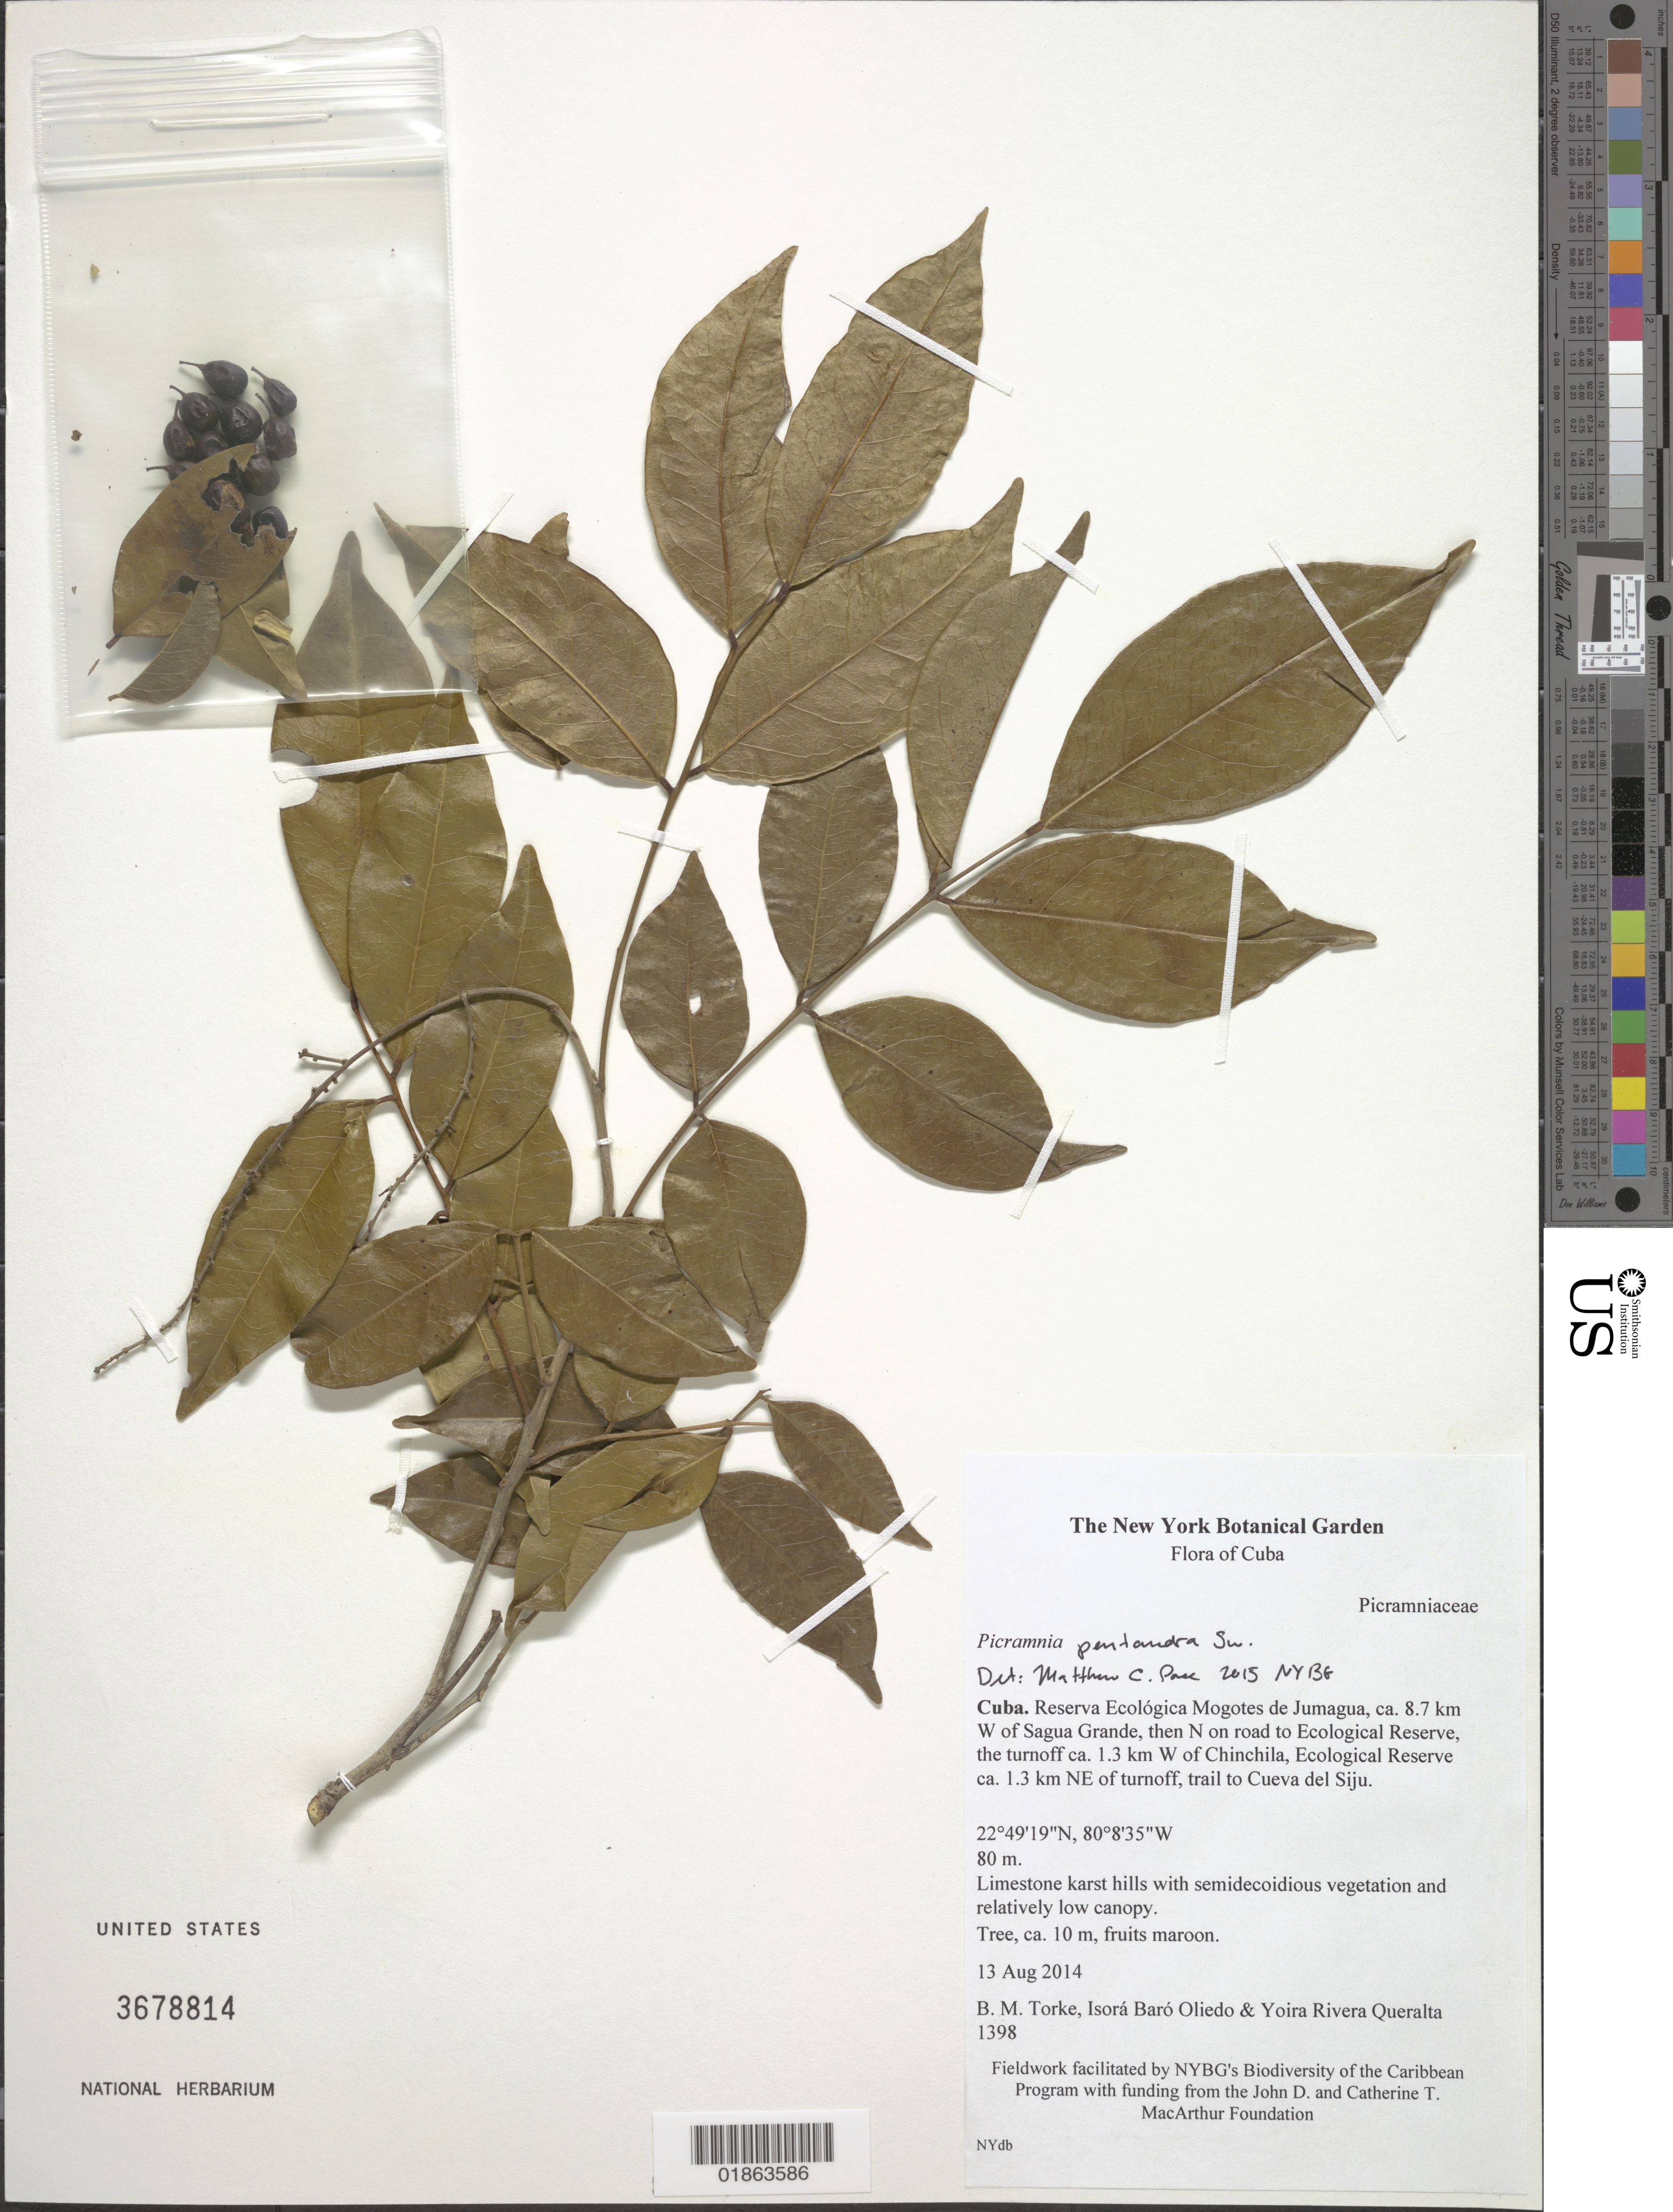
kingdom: Plantae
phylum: Tracheophyta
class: Magnoliopsida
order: Picramniales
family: Picramniaceae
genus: Picramnia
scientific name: Picramnia pentandra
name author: Sw.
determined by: Pace, Matthew C.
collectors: B. M. Torke, I. Baró Oliedo & Y. Rivera Queralta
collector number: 1398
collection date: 2014-08-13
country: Cuba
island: Cuba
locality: Reserva Ecológica Mogotes de Jumagua, ca. 8.7 km W of Sagua Grande, then N on road to Ecological Reserve, the turnoff ca. 1.3 km W of Chinchila, Ecological Reserve ca. 1.3 km NE of turnoff, trail to Cueva del Siju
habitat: Limestone karst hills with semidecoidious vegetation and relatively low canopy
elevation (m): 80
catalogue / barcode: US 3678814